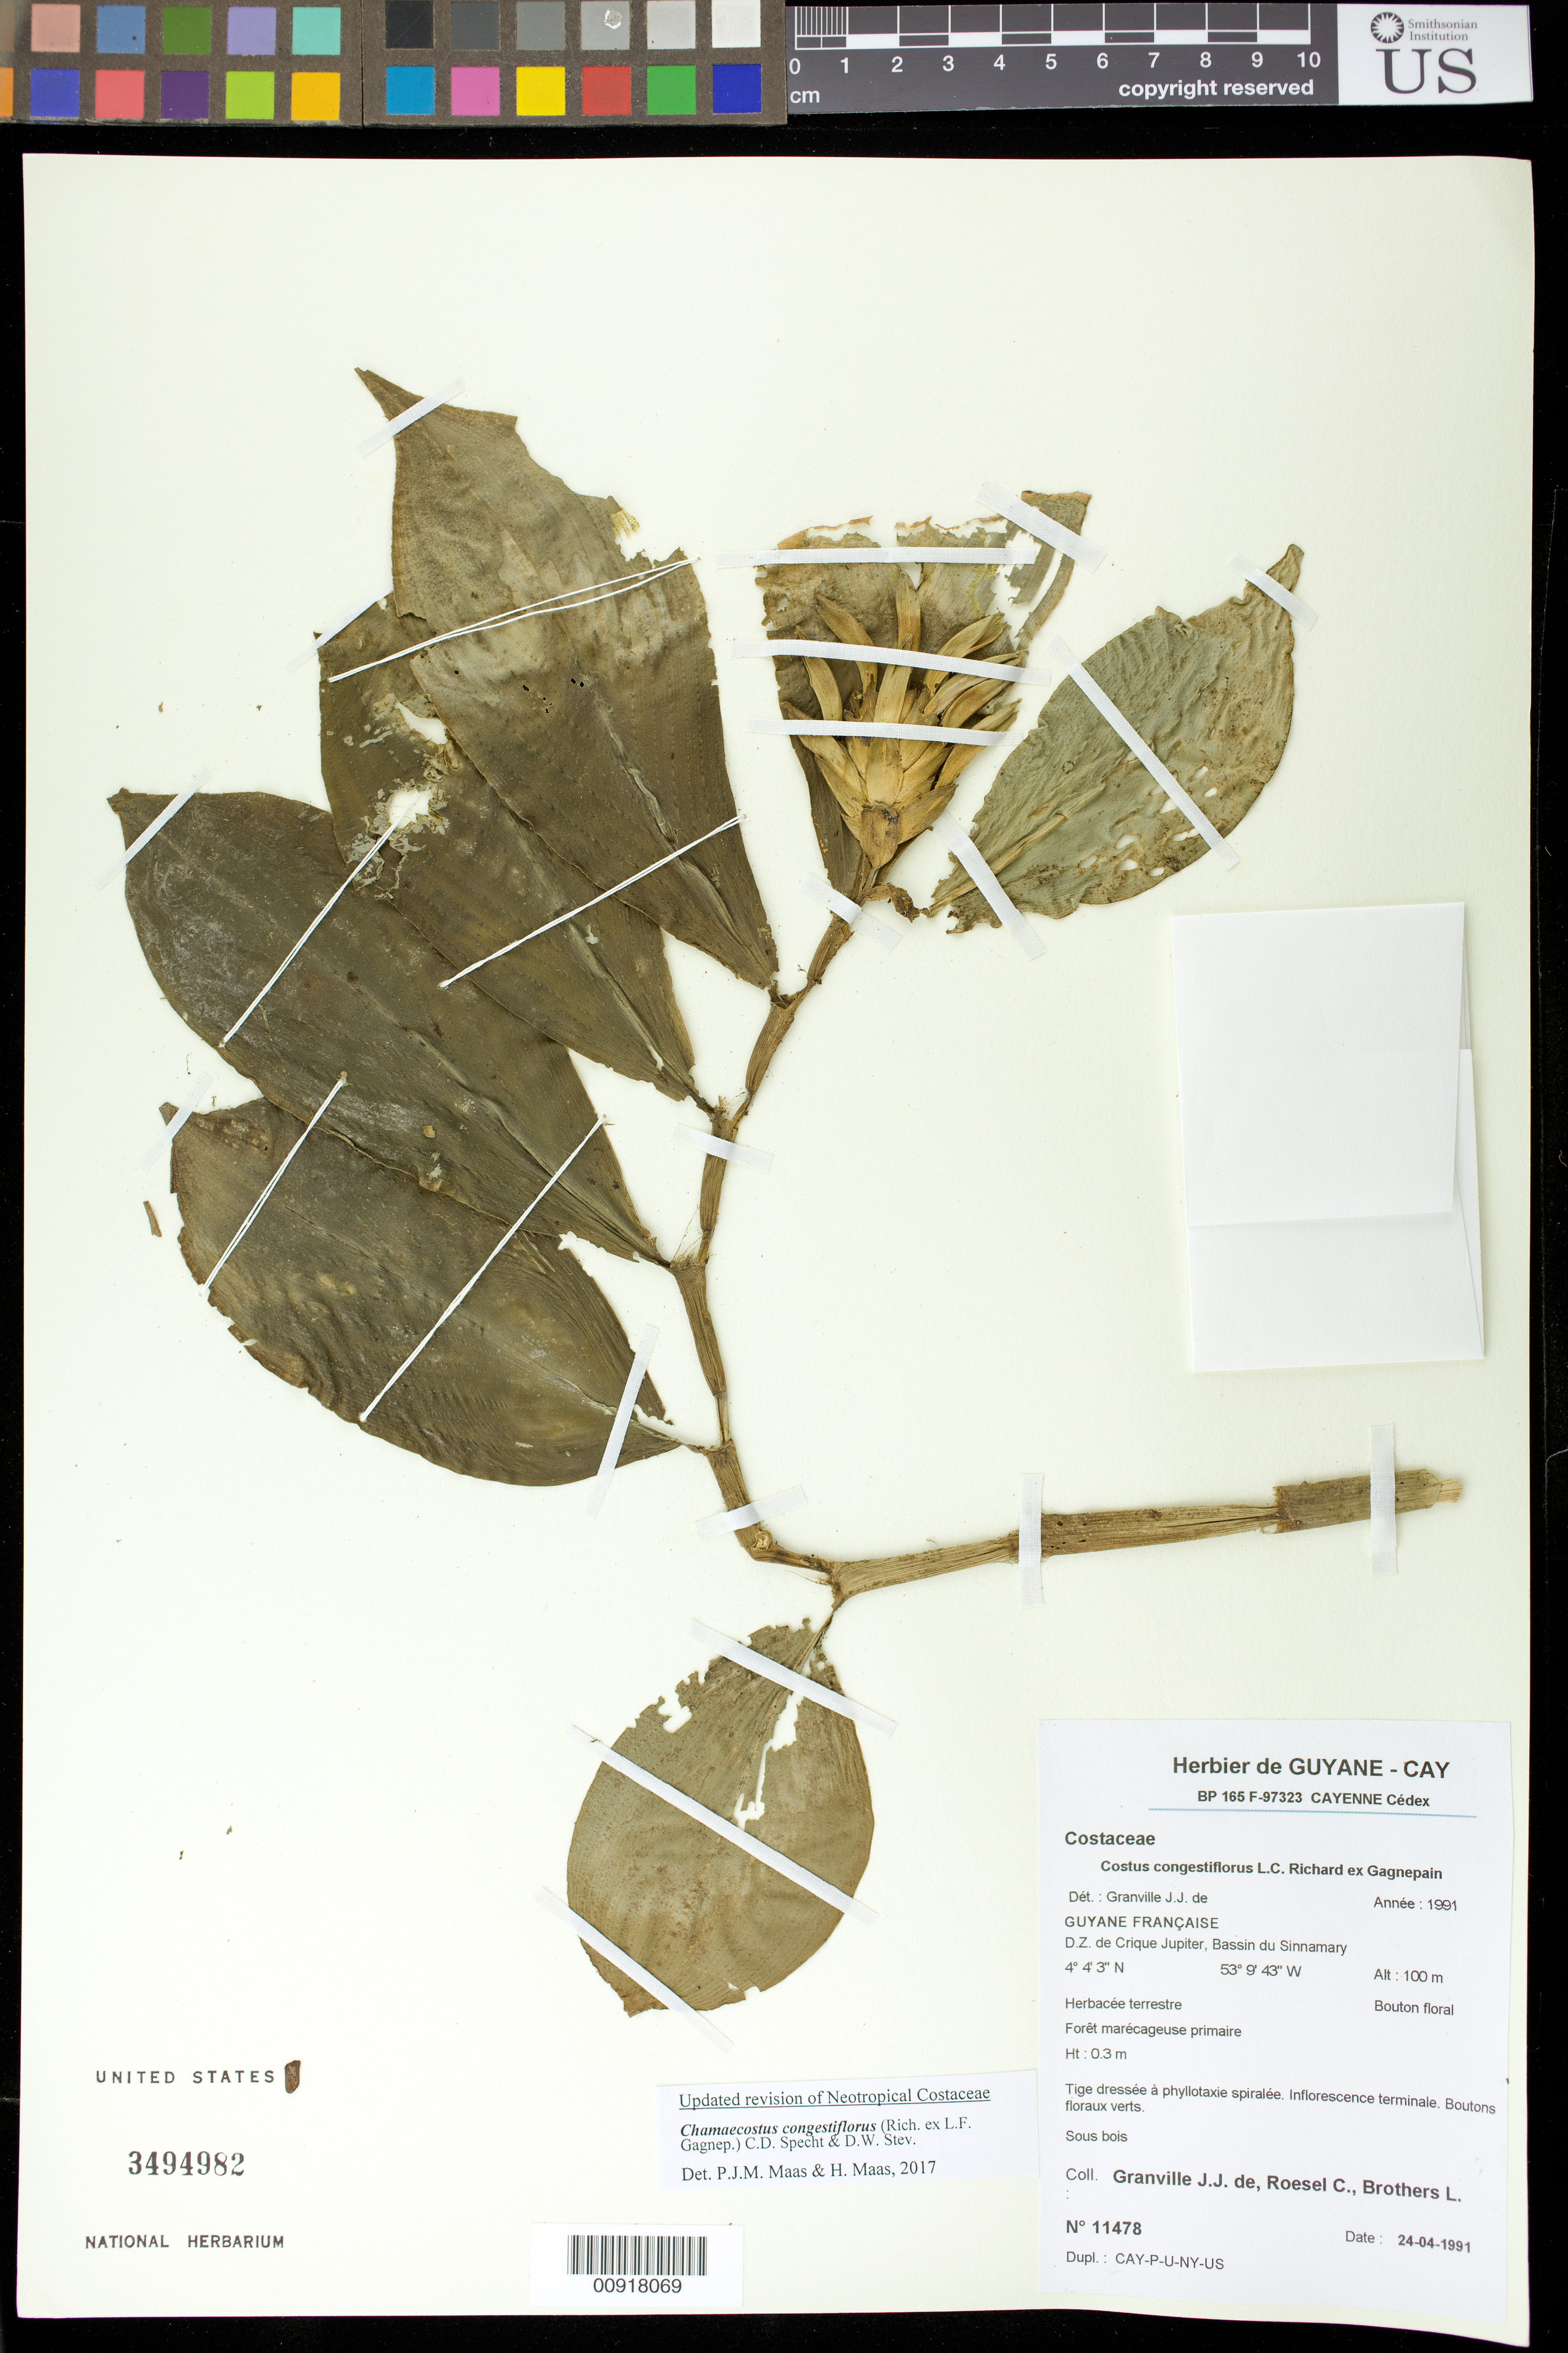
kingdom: Plantae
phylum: Tracheophyta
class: Liliopsida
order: Zingiberales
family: Costaceae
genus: Chamaecostus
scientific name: Chamaecostus congestiflorus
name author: (Rich. ex L.F. Gagnep.) C.D. Specht & D.W. Stev.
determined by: Maas, Paul J.; Maas, H.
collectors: J.-J. de Granville, C. S. Roesel & L. Brothers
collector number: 11478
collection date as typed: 24-Apr-91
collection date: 1991-04-24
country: French Guiana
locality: D.Z. de Crique Jupiter, Bassin du Sinnamary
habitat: Forêt marécageuse primaire, sous bois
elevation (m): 100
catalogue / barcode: US 3494982